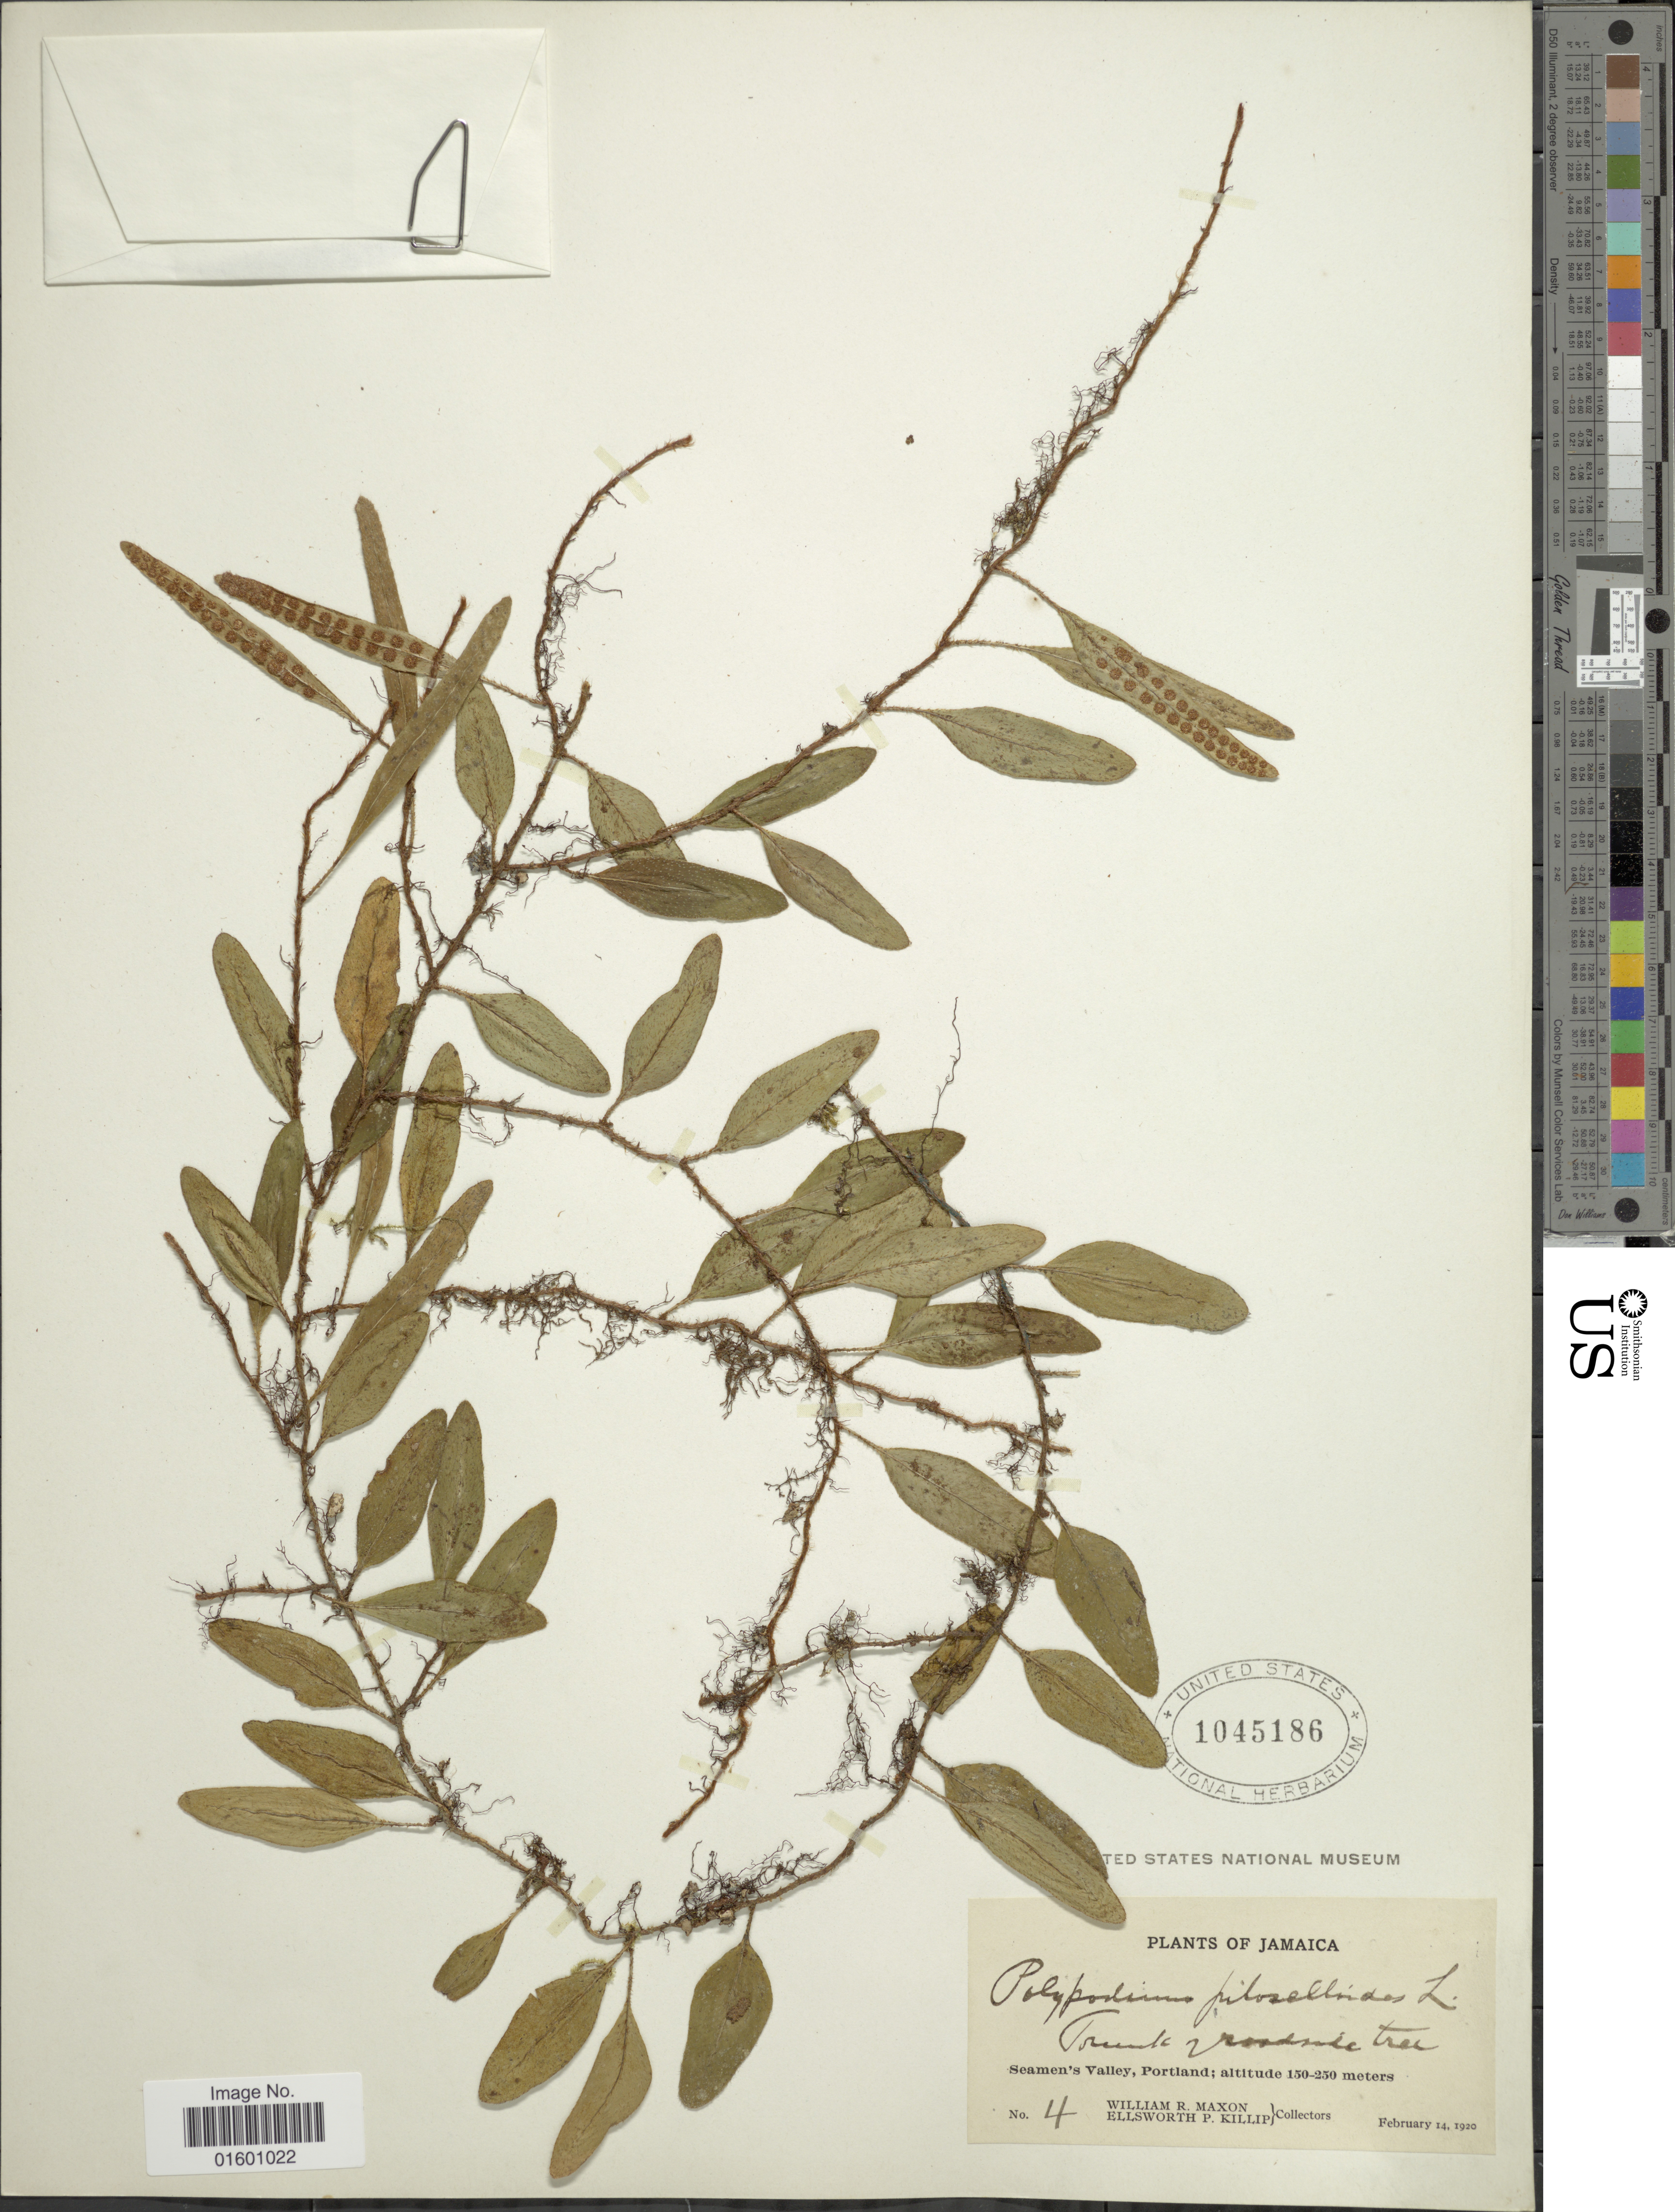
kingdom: Plantae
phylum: Tracheophyta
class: Polypodiopsida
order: Polypodiales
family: Polypodiaceae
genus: Microgramma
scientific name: Microgramma piloselloides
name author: (L.) Copel.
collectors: W. R. Maxon & E. P. Killip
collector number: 4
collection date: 1920-02-14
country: Jamaica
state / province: Portland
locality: Seamen's Valley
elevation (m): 150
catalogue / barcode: US 1045186